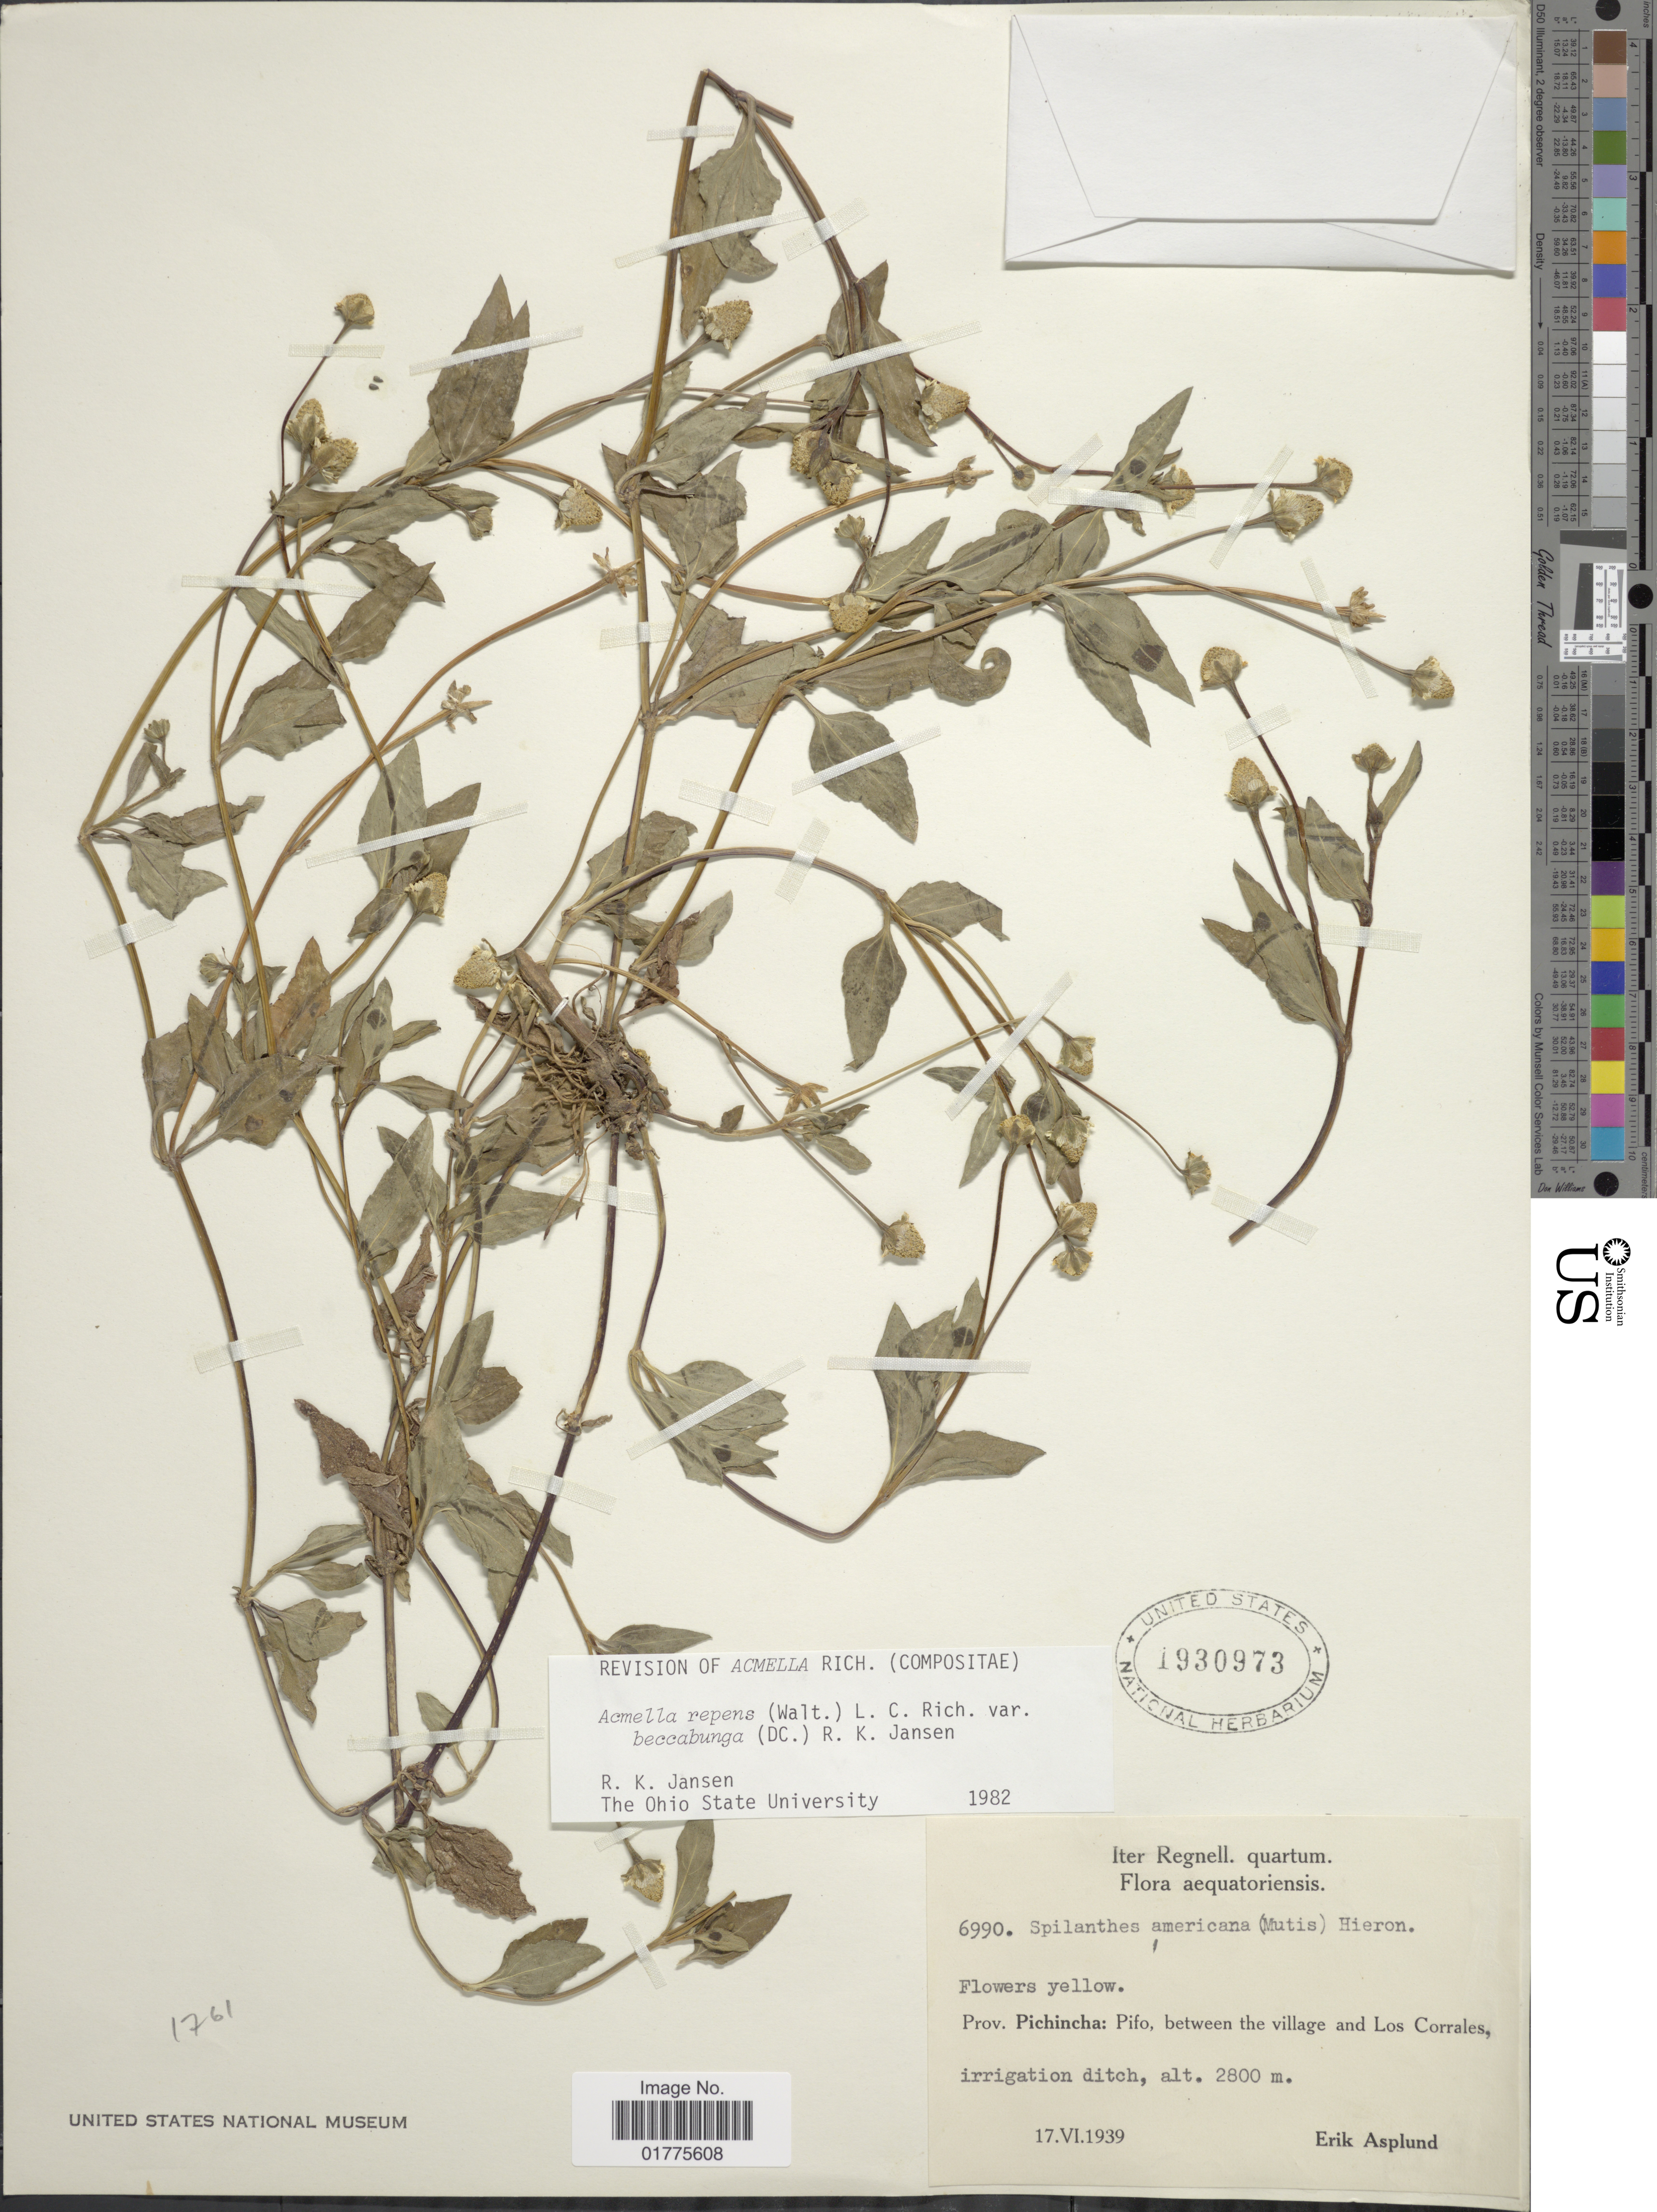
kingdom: Plantae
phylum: Tracheophyta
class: Magnoliopsida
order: Asterales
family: Asteraceae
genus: Acmella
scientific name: Acmella repens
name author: (Walter) Rich.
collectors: E. Asplund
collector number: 6990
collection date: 1939-06-17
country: Ecuador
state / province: Pichincha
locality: Pifo, between the cillage and Los Corrales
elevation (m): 2800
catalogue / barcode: US 1930973